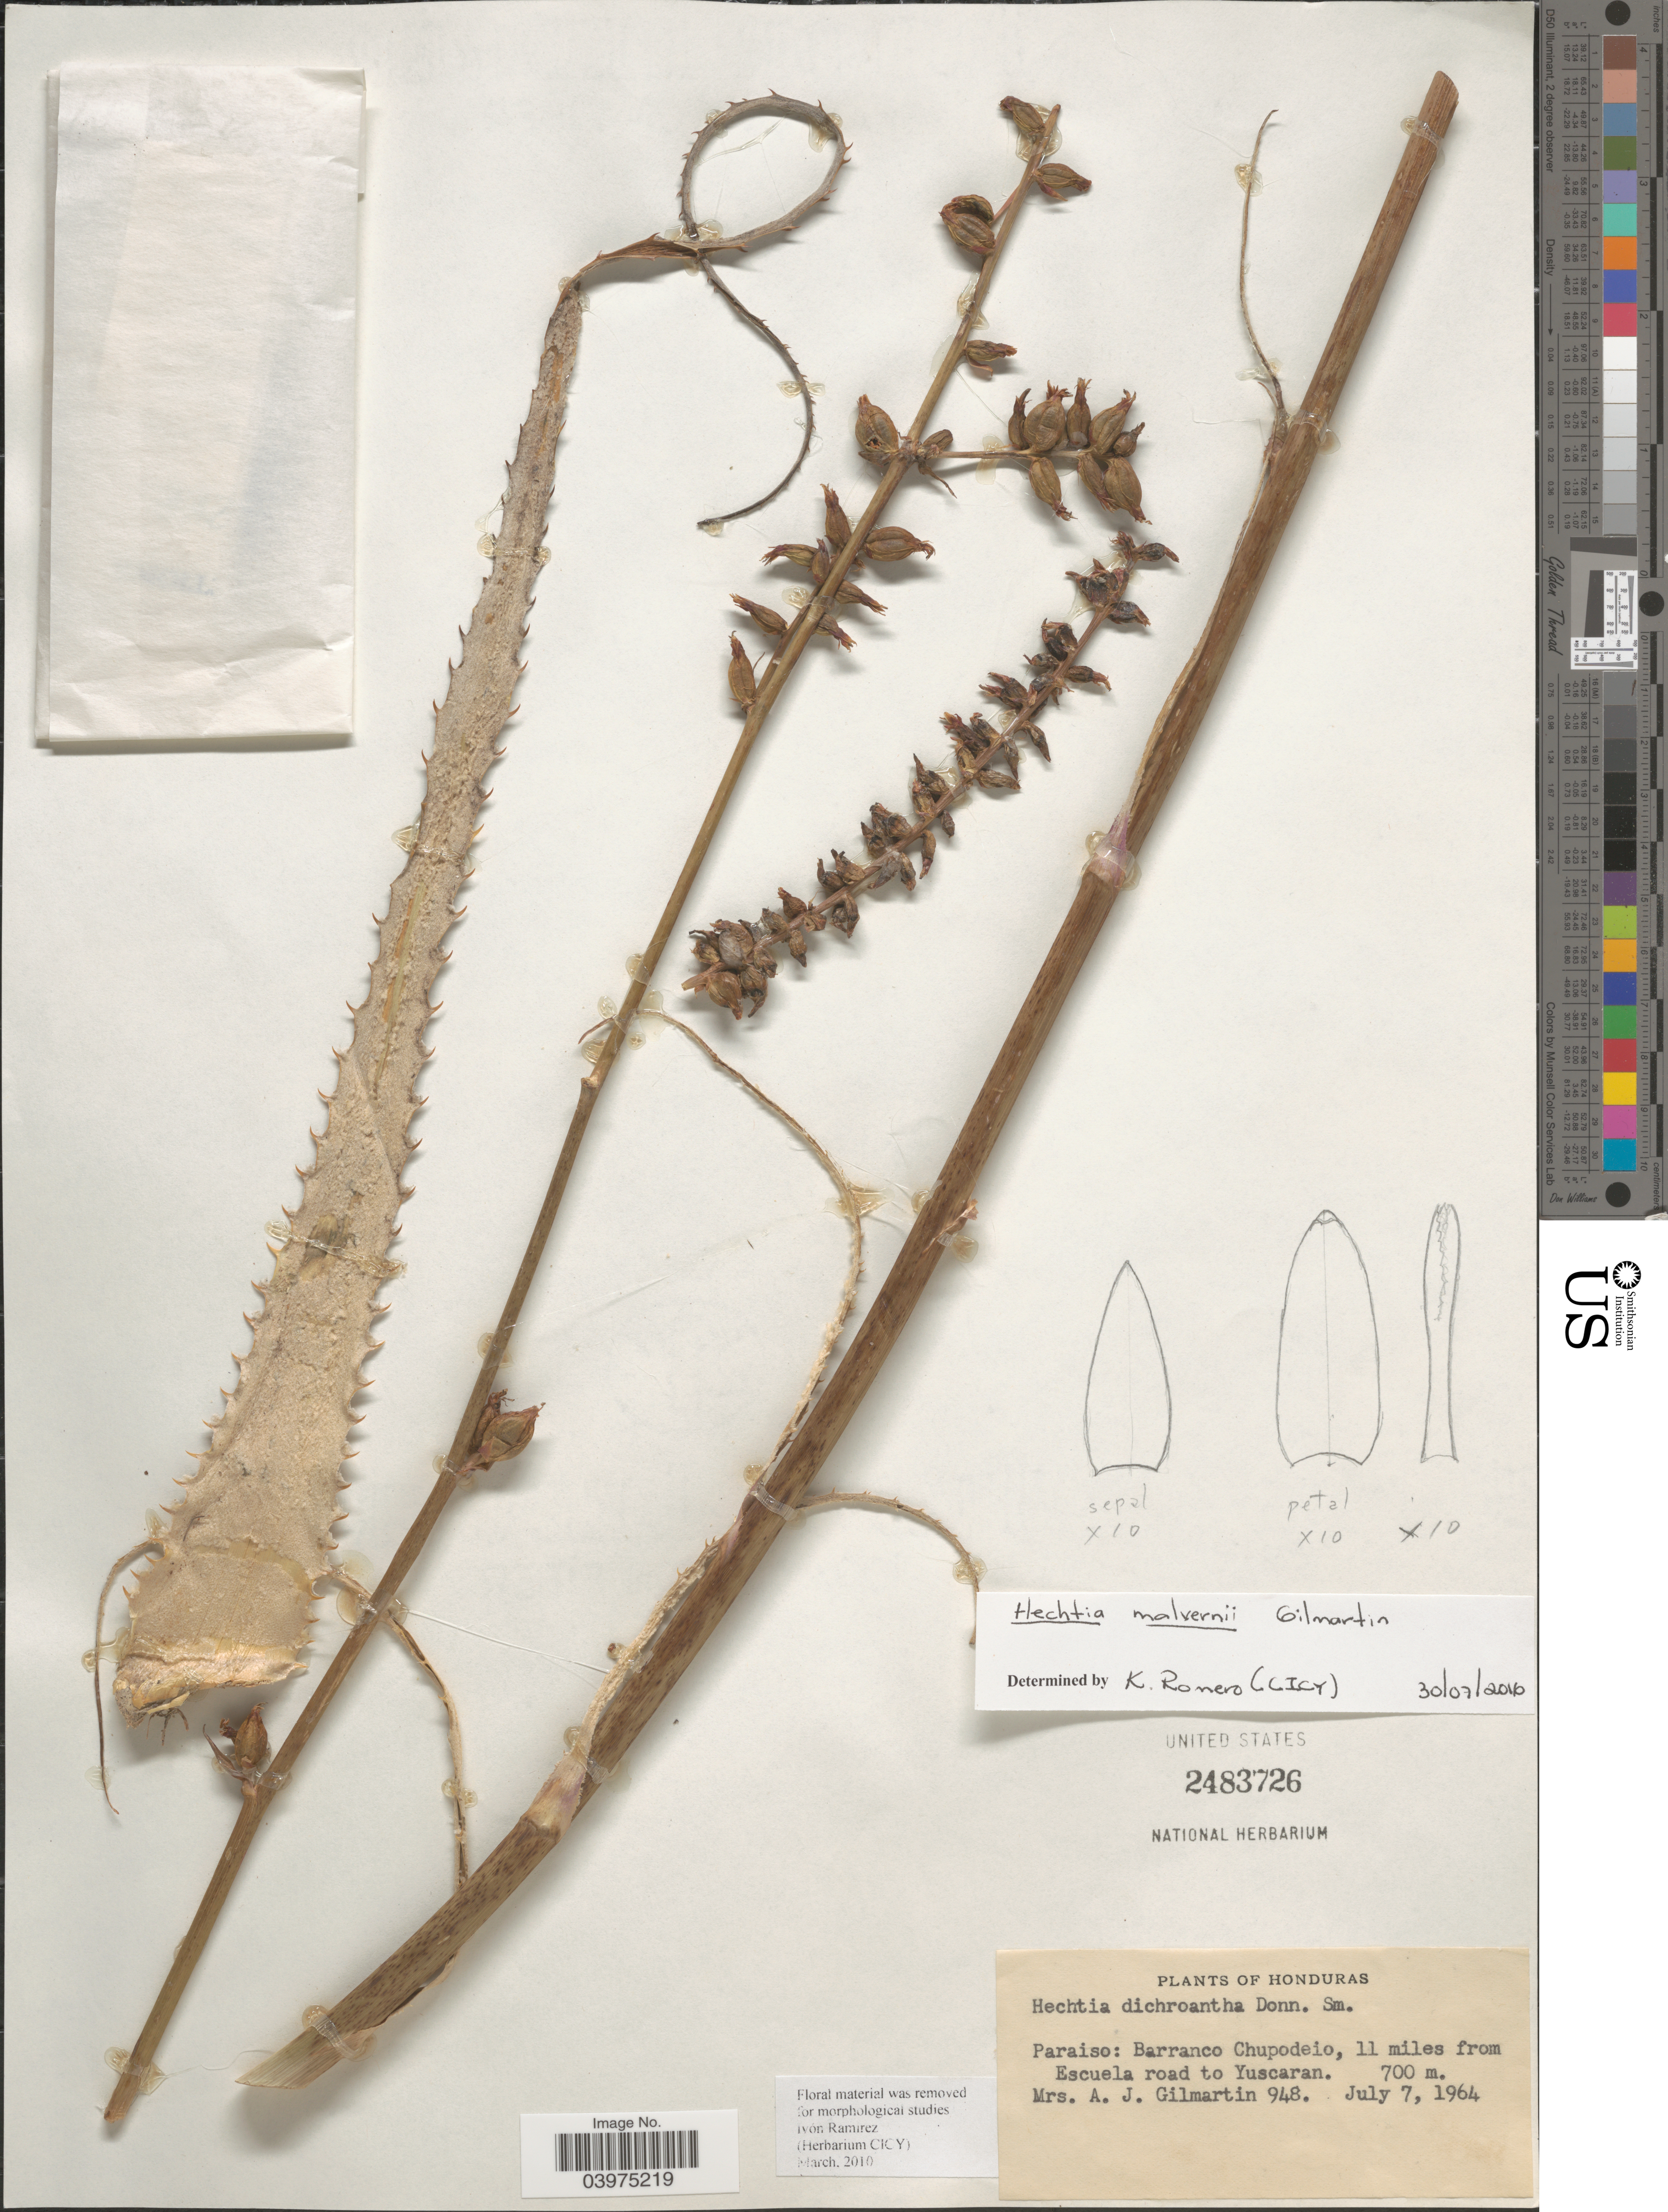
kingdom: Plantae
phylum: Tracheophyta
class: Liliopsida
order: Poales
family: Bromeliaceae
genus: Hechtia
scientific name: Hechtia malvernii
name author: Gilmartin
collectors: A. J. Gilmartin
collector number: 948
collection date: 1964-07-07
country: Honduras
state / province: El Paraiso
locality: Barranco Chupodeio, 11 miles from Escuela road to Yuscaran.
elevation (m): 700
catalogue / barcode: US 2483726